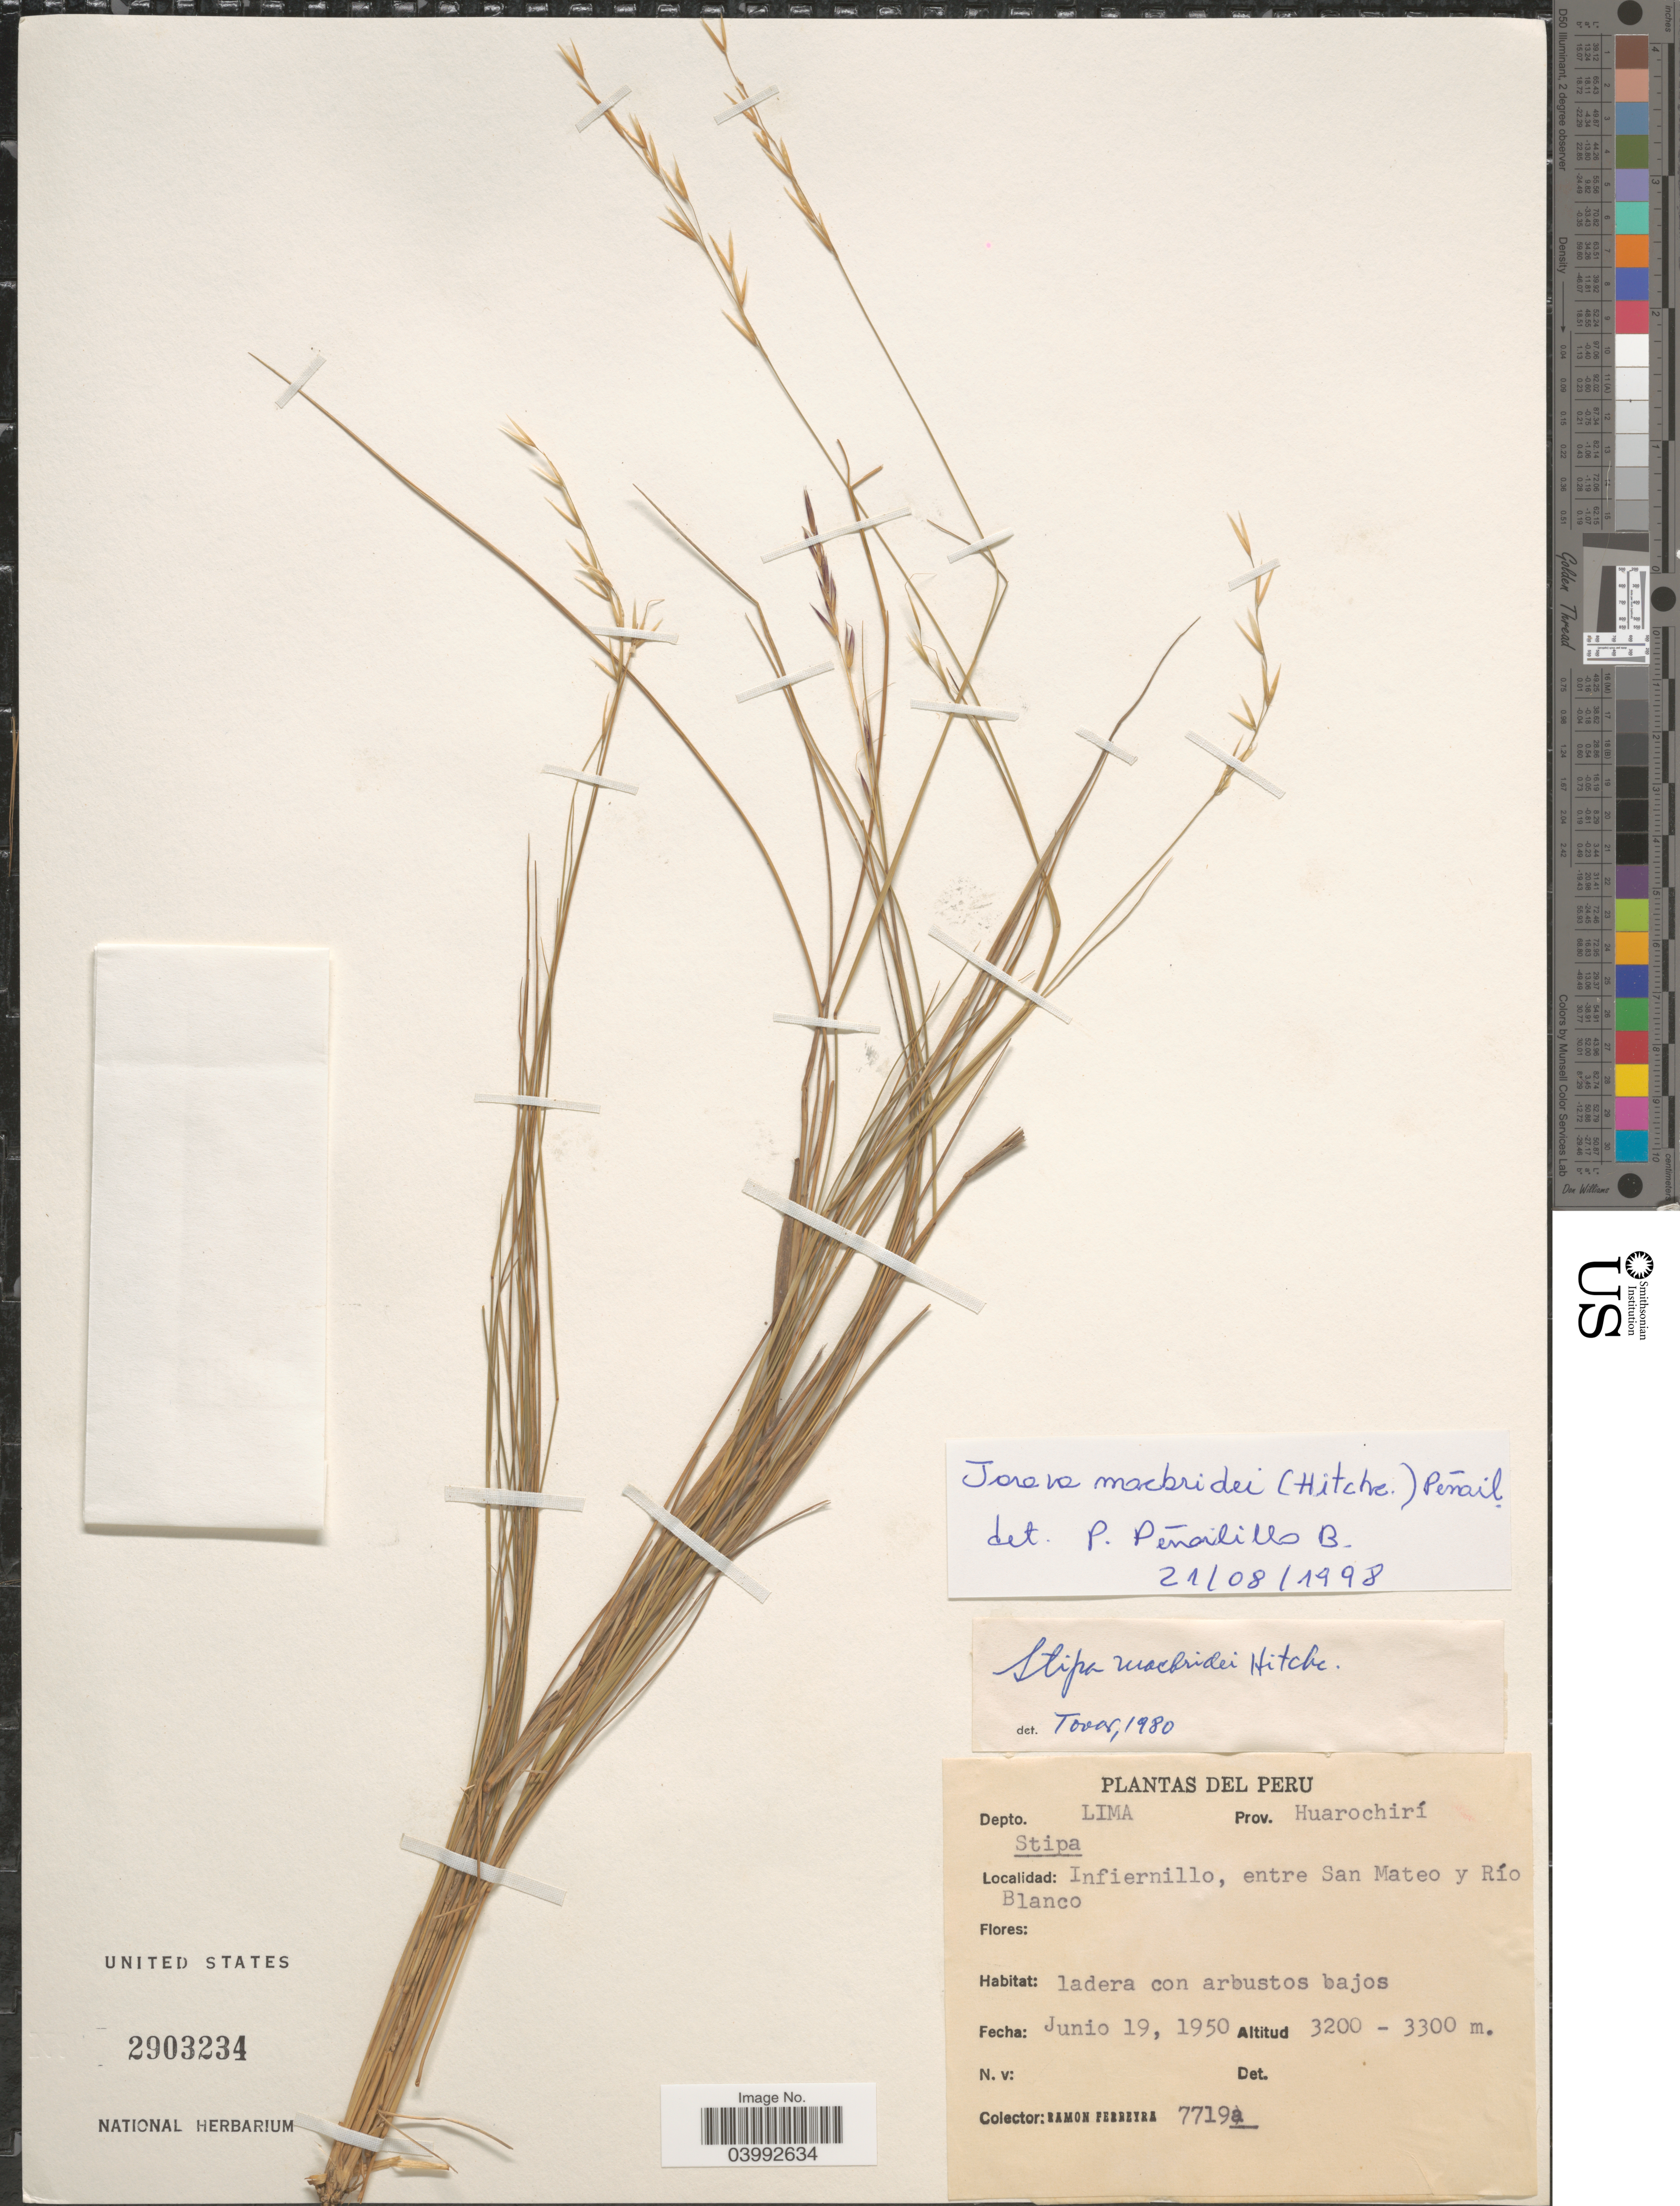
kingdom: Plantae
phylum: Tracheophyta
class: Liliopsida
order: Poales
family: Poaceae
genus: Jarava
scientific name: Jarava macbridei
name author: (Hitchc.) Peñail.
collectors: R. A. Ferreyra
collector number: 7719a*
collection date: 1950-06-19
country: Peru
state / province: Lima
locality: Depto. Lima. Prov. Huarochirí. Infiernillo, entre San Mateo y Río Blanco.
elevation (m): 3200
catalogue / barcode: US 2903234